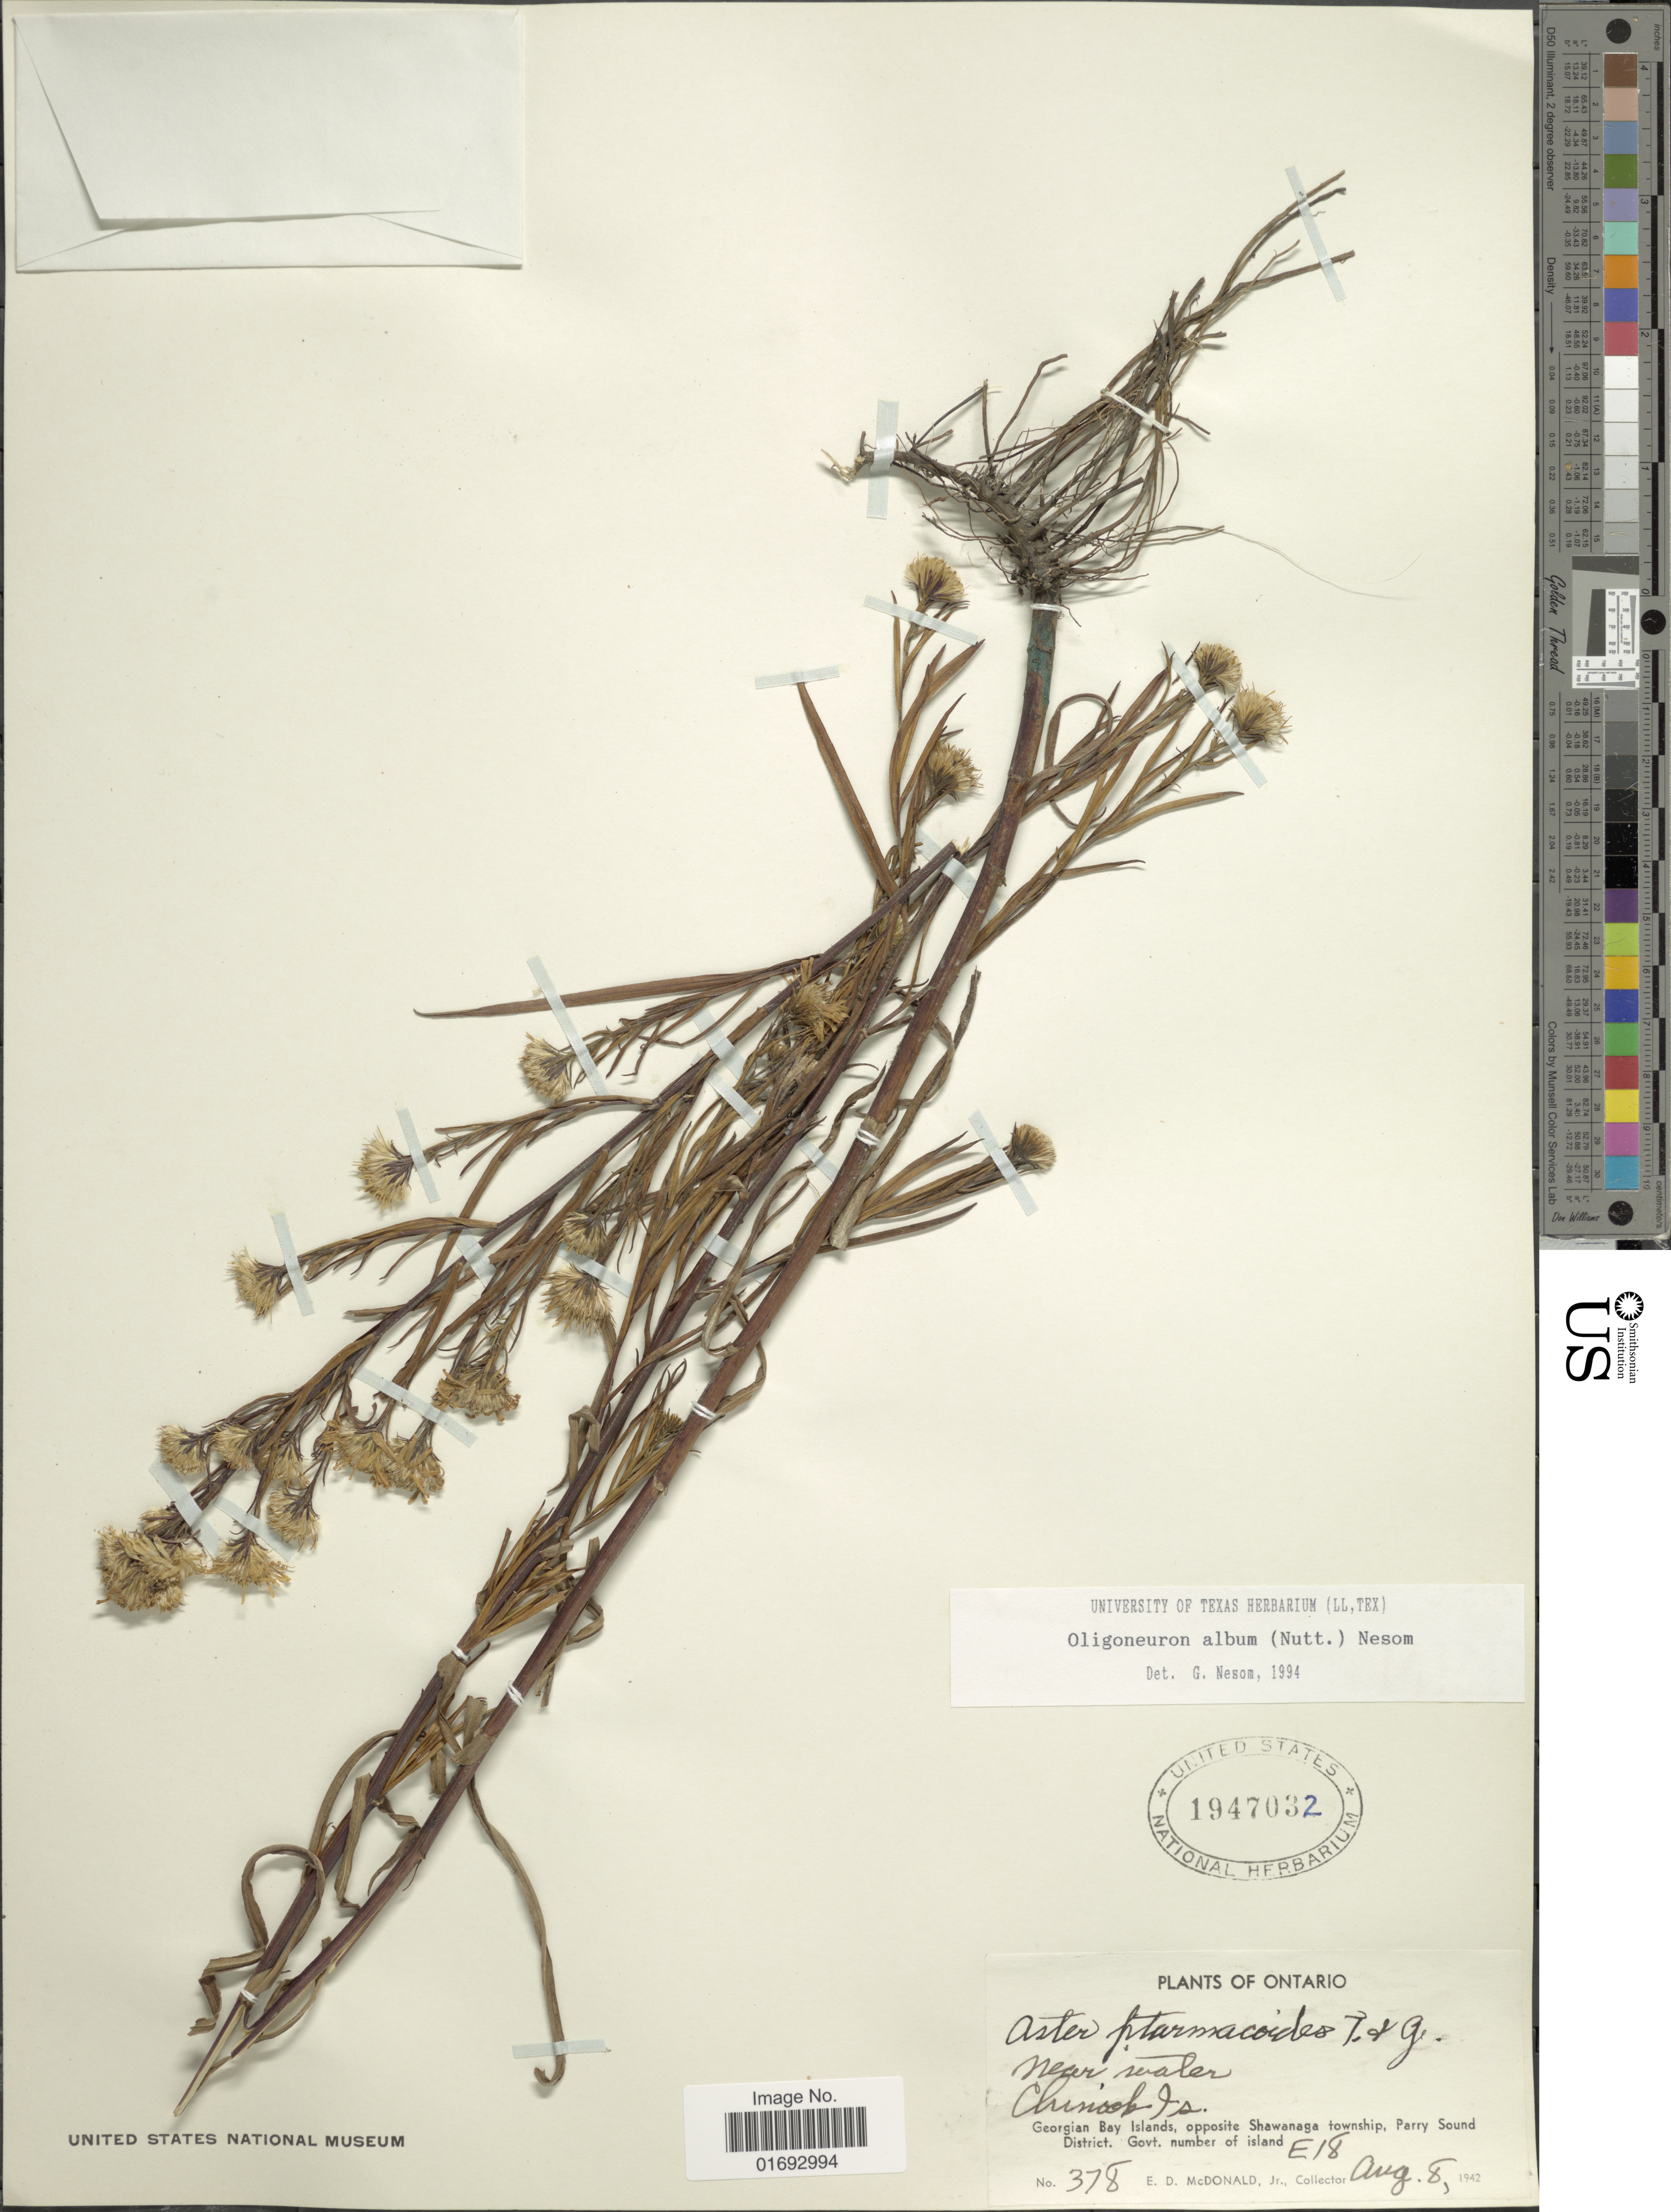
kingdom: Plantae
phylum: Tracheophyta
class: Magnoliopsida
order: Asterales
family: Asteraceae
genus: Oligoneuron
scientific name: Oligoneuron album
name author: (Nutt.) G.L. Nesom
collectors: E. D. McDonald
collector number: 378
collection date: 1942-08-08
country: Canada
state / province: Ontario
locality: Near water, Chinook Is., Georgian Bay Islands, opposite Shawanaga township, Parry Sound District, Govt. number of island E18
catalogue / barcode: US 1947032